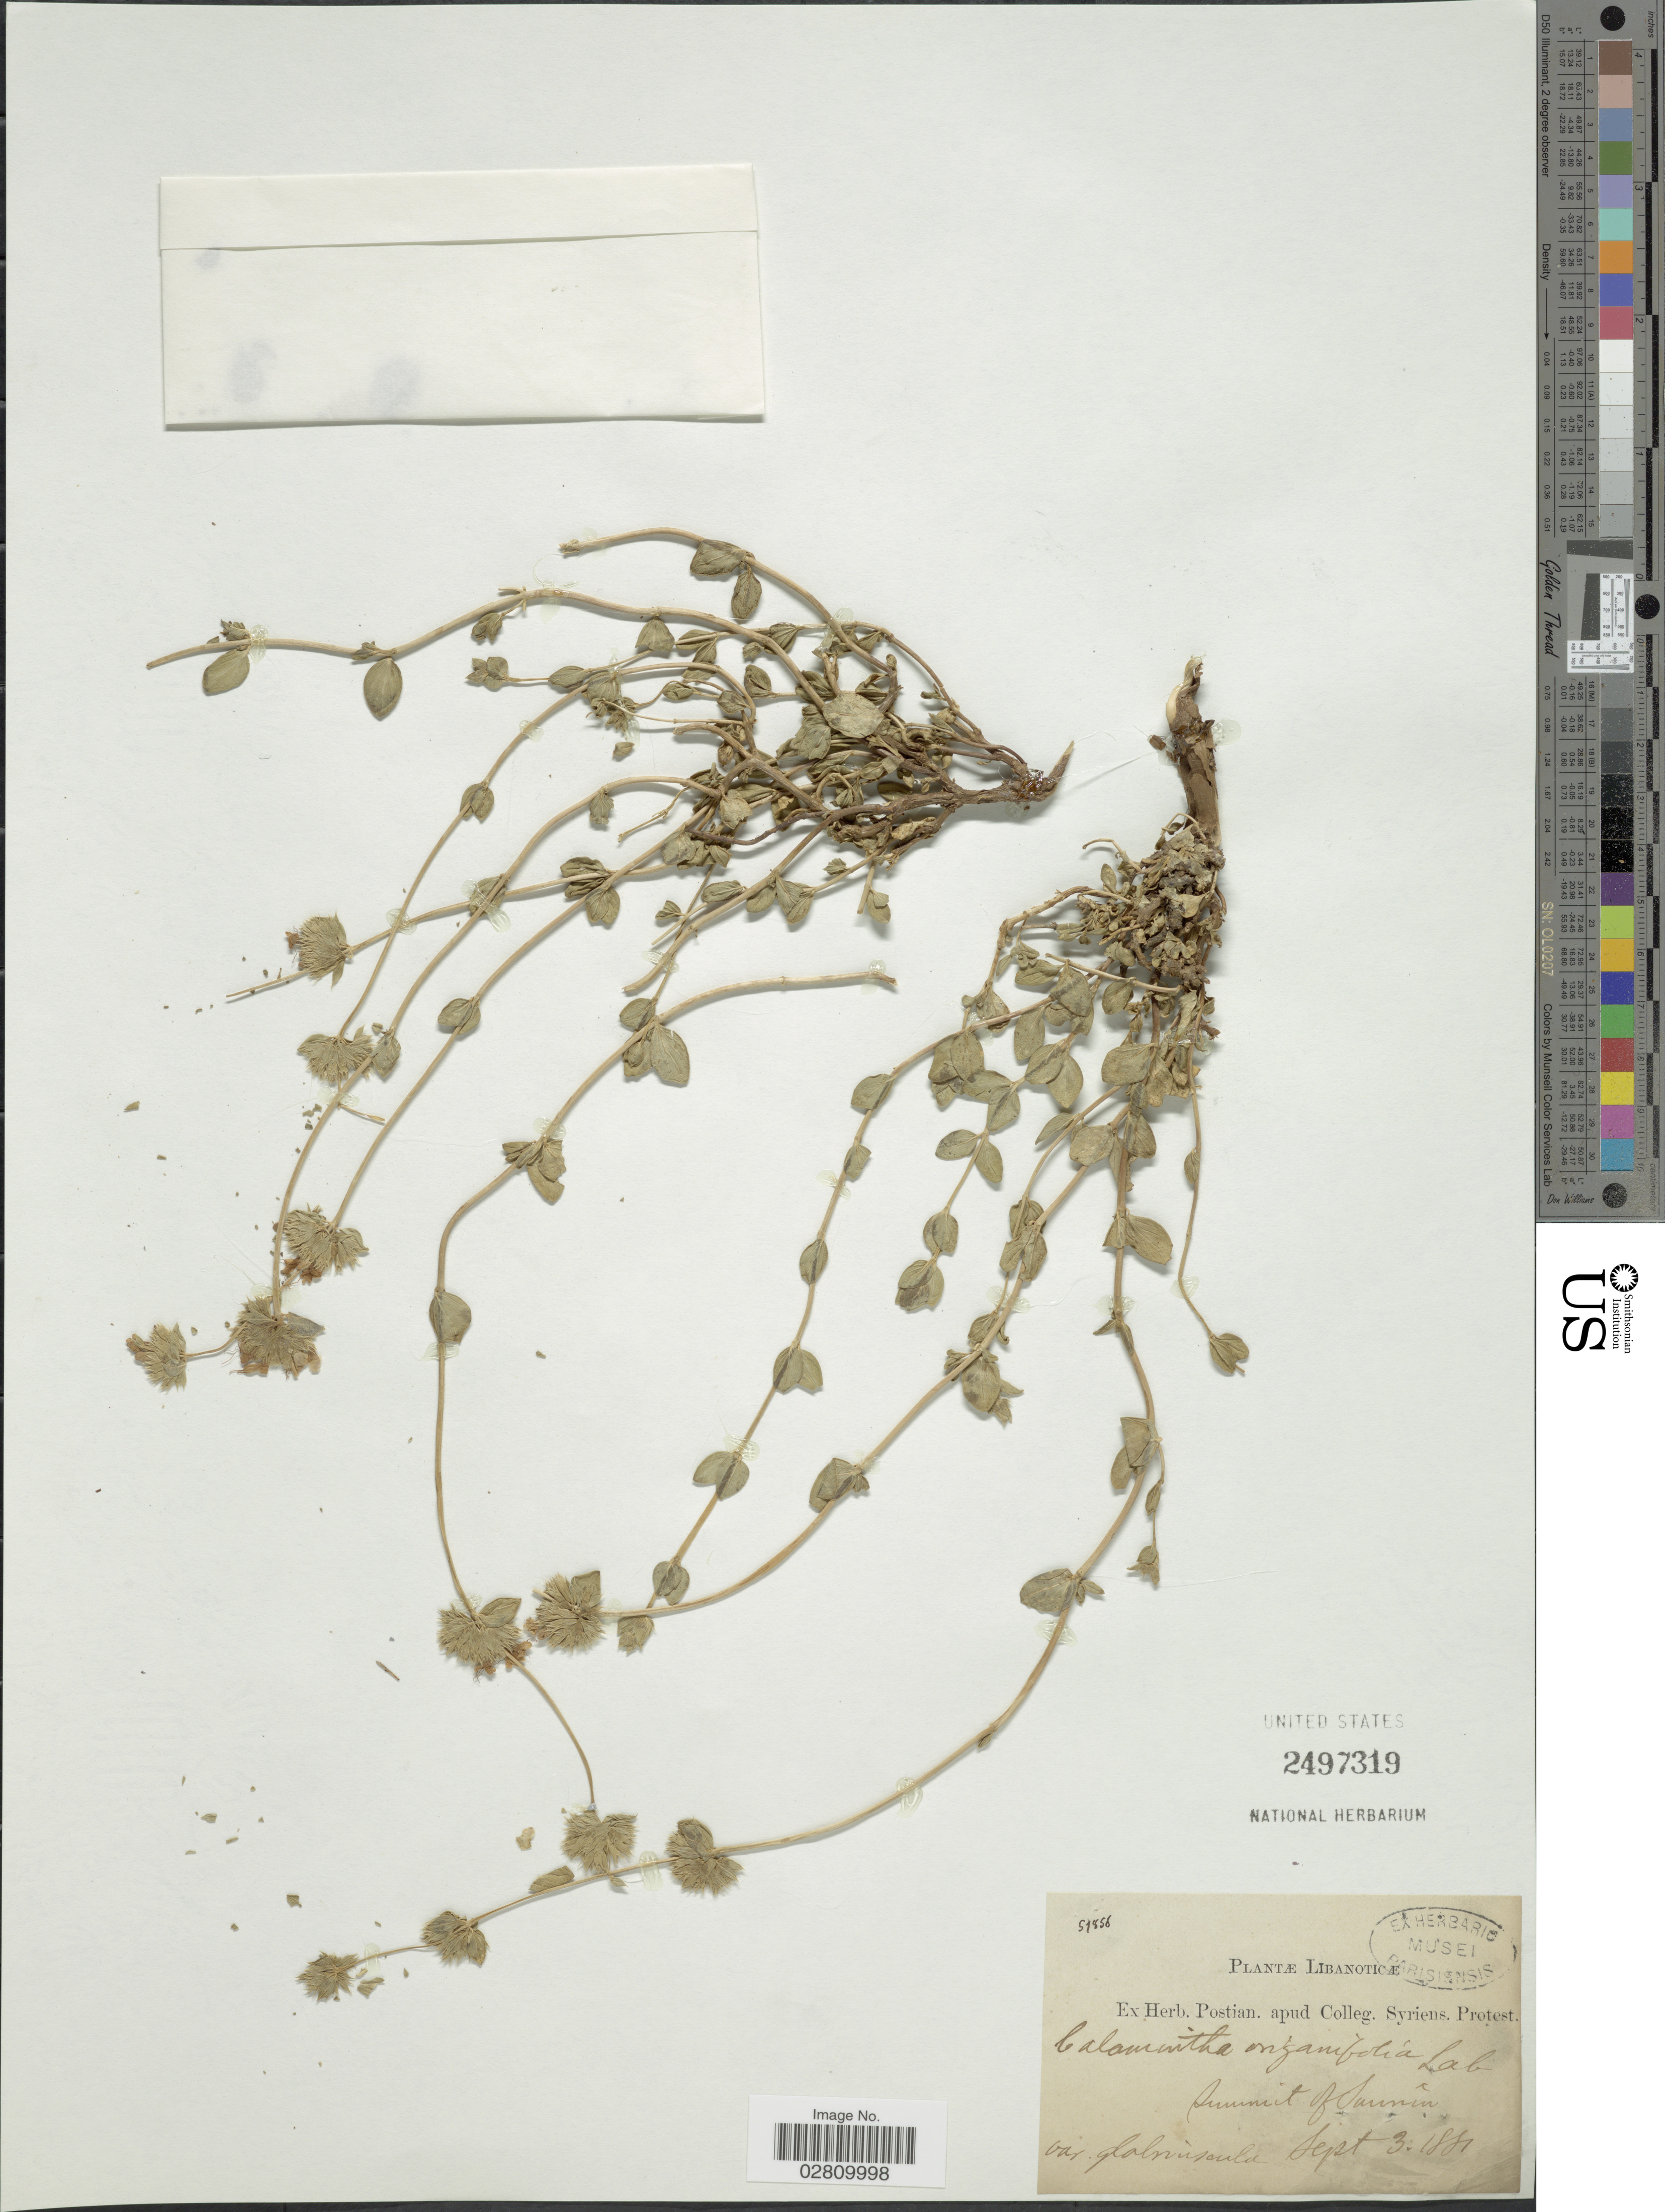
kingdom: Plantae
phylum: Tracheophyta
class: Magnoliopsida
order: Lamiales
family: Lamiaceae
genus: Calamintha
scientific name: Calamintha origanifolia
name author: (Labill.) Boiss.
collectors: ex herb. Postian. apud Colleg. Syriens. Protest. USE "Fannie P. A. Shepard" (10308853) AS PRIMARY COLLECTOR INSTEAD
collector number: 51858?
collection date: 1881-09-03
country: Lebanon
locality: Libanoticæ. Summit of Jaunin [interpreted]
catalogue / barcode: US 2497319